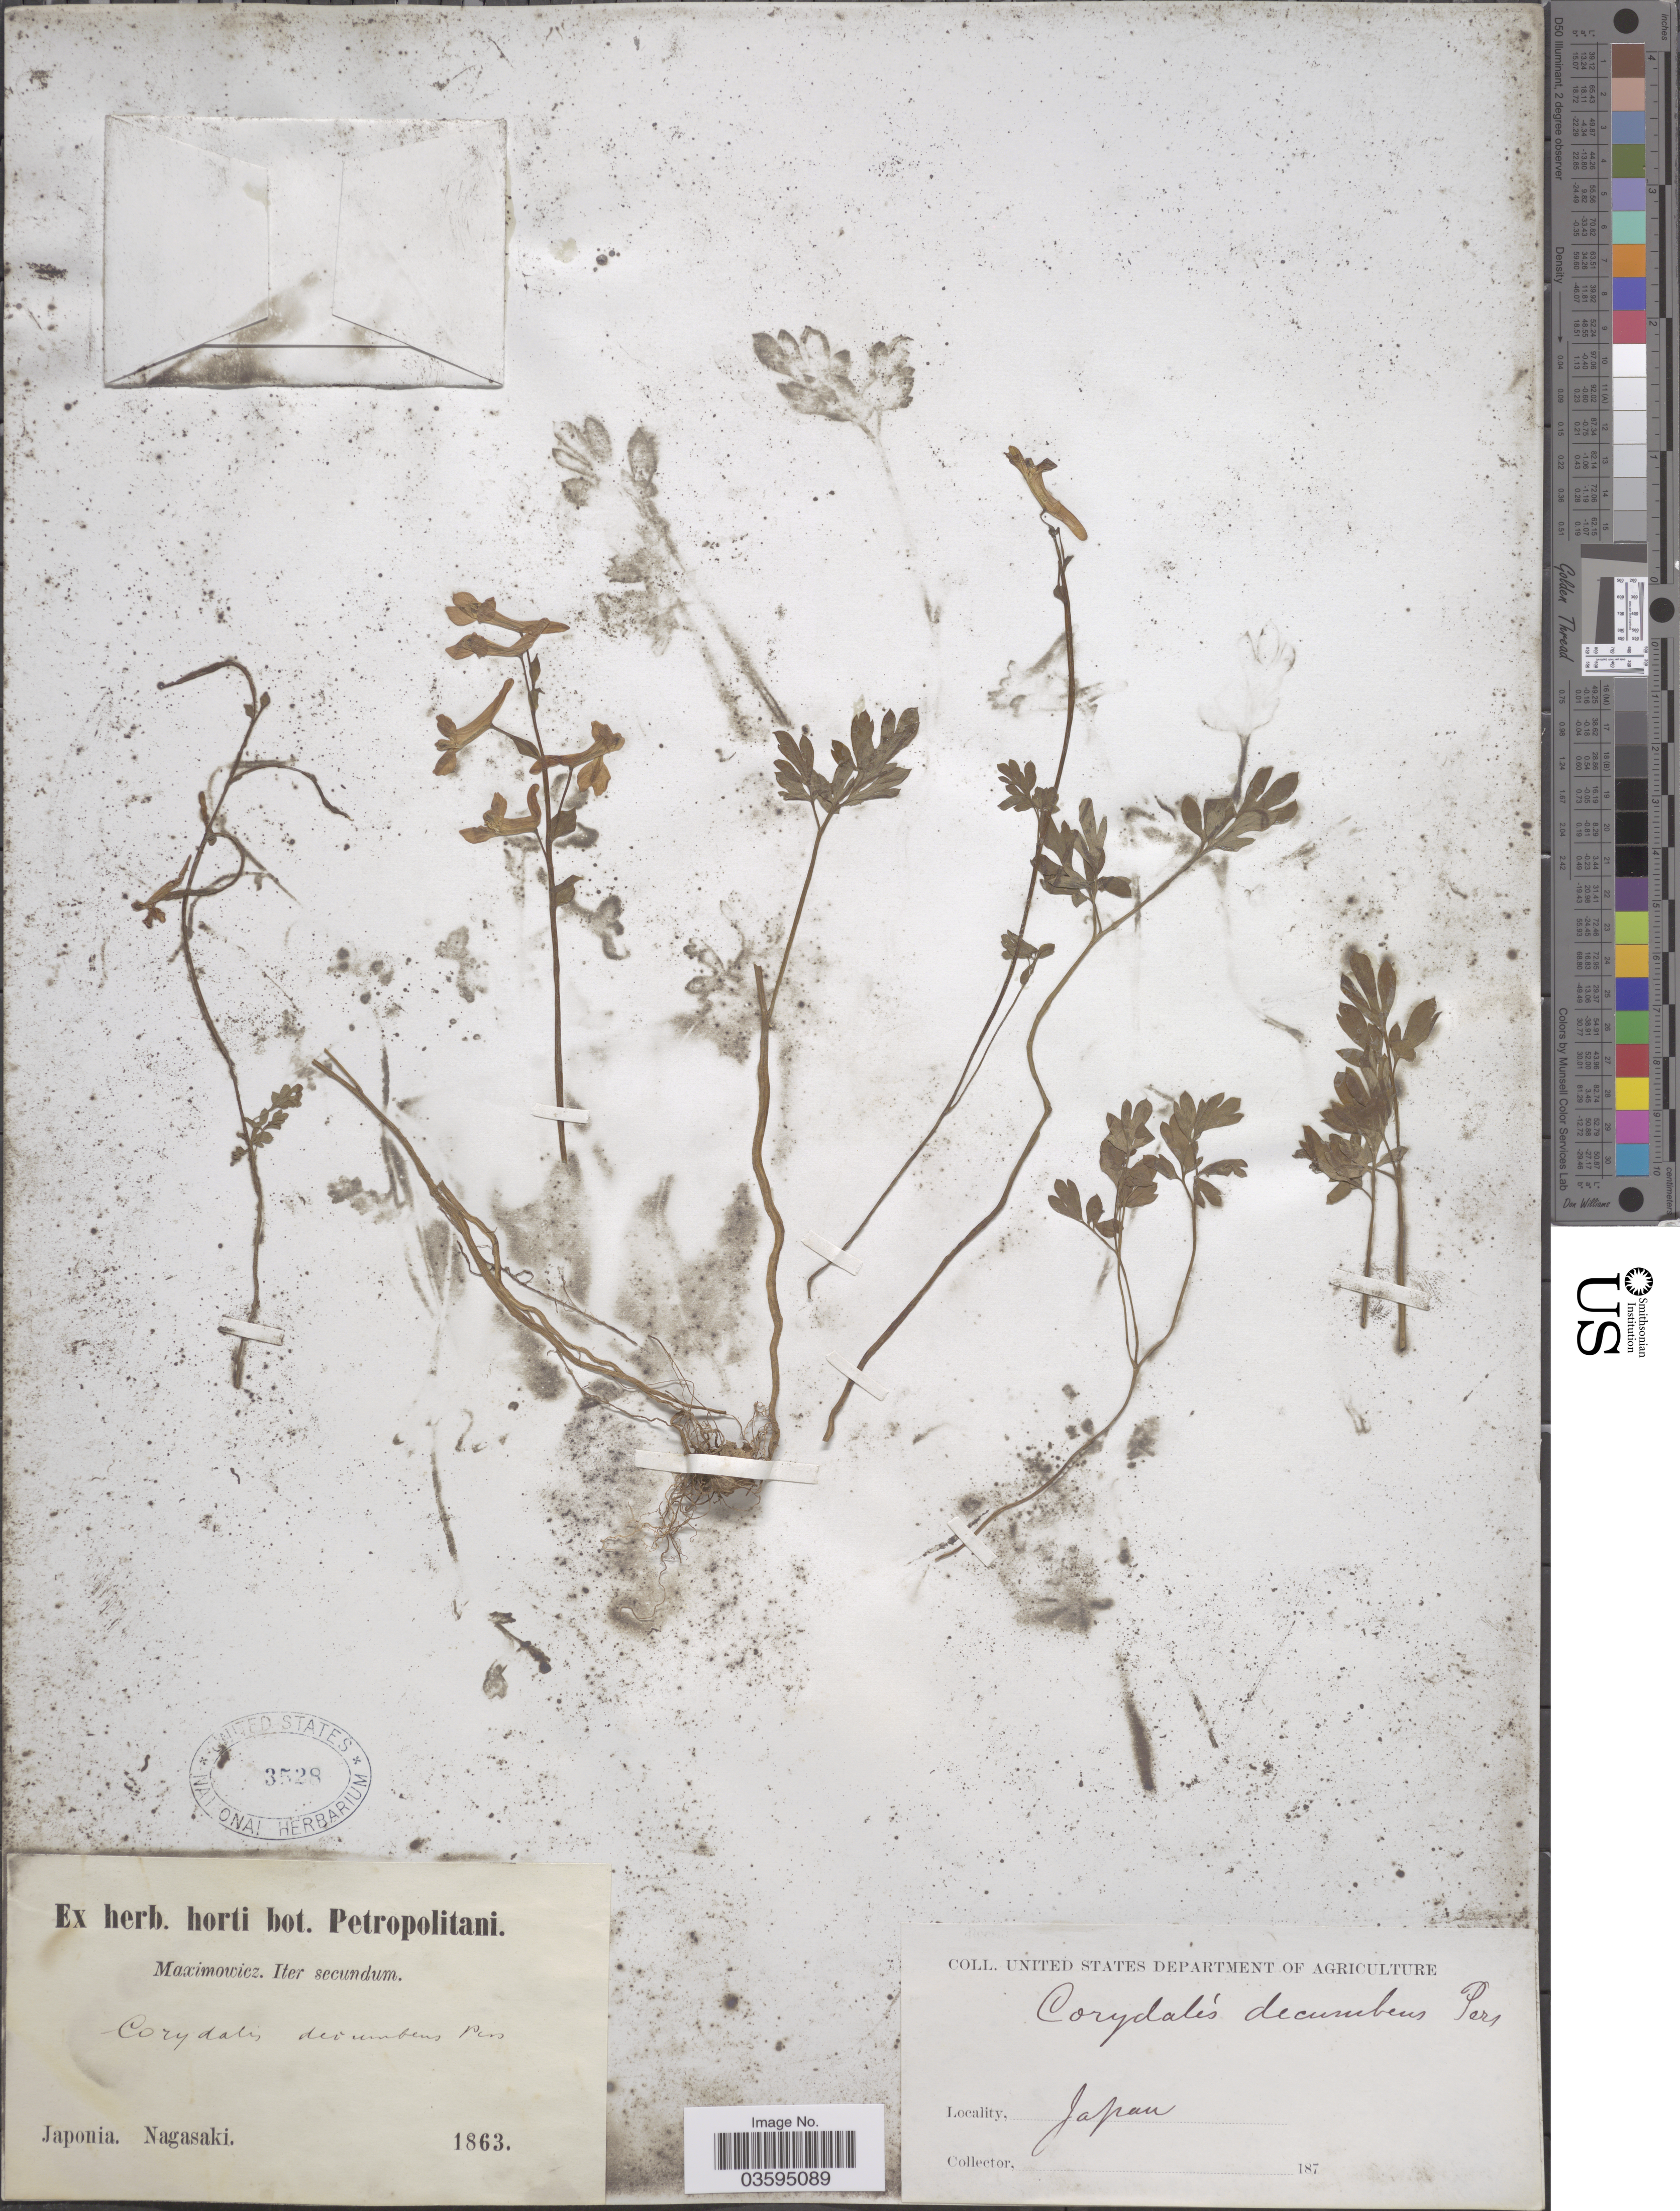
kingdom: Plantae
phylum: Tracheophyta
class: Magnoliopsida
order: Ranunculales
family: Papaveraceae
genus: Corydalis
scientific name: Corydalis decumbens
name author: (Thunb.) Pers.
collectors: Maximowicz, --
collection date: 1863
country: Japan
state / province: Nagasaki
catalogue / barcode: US 3528